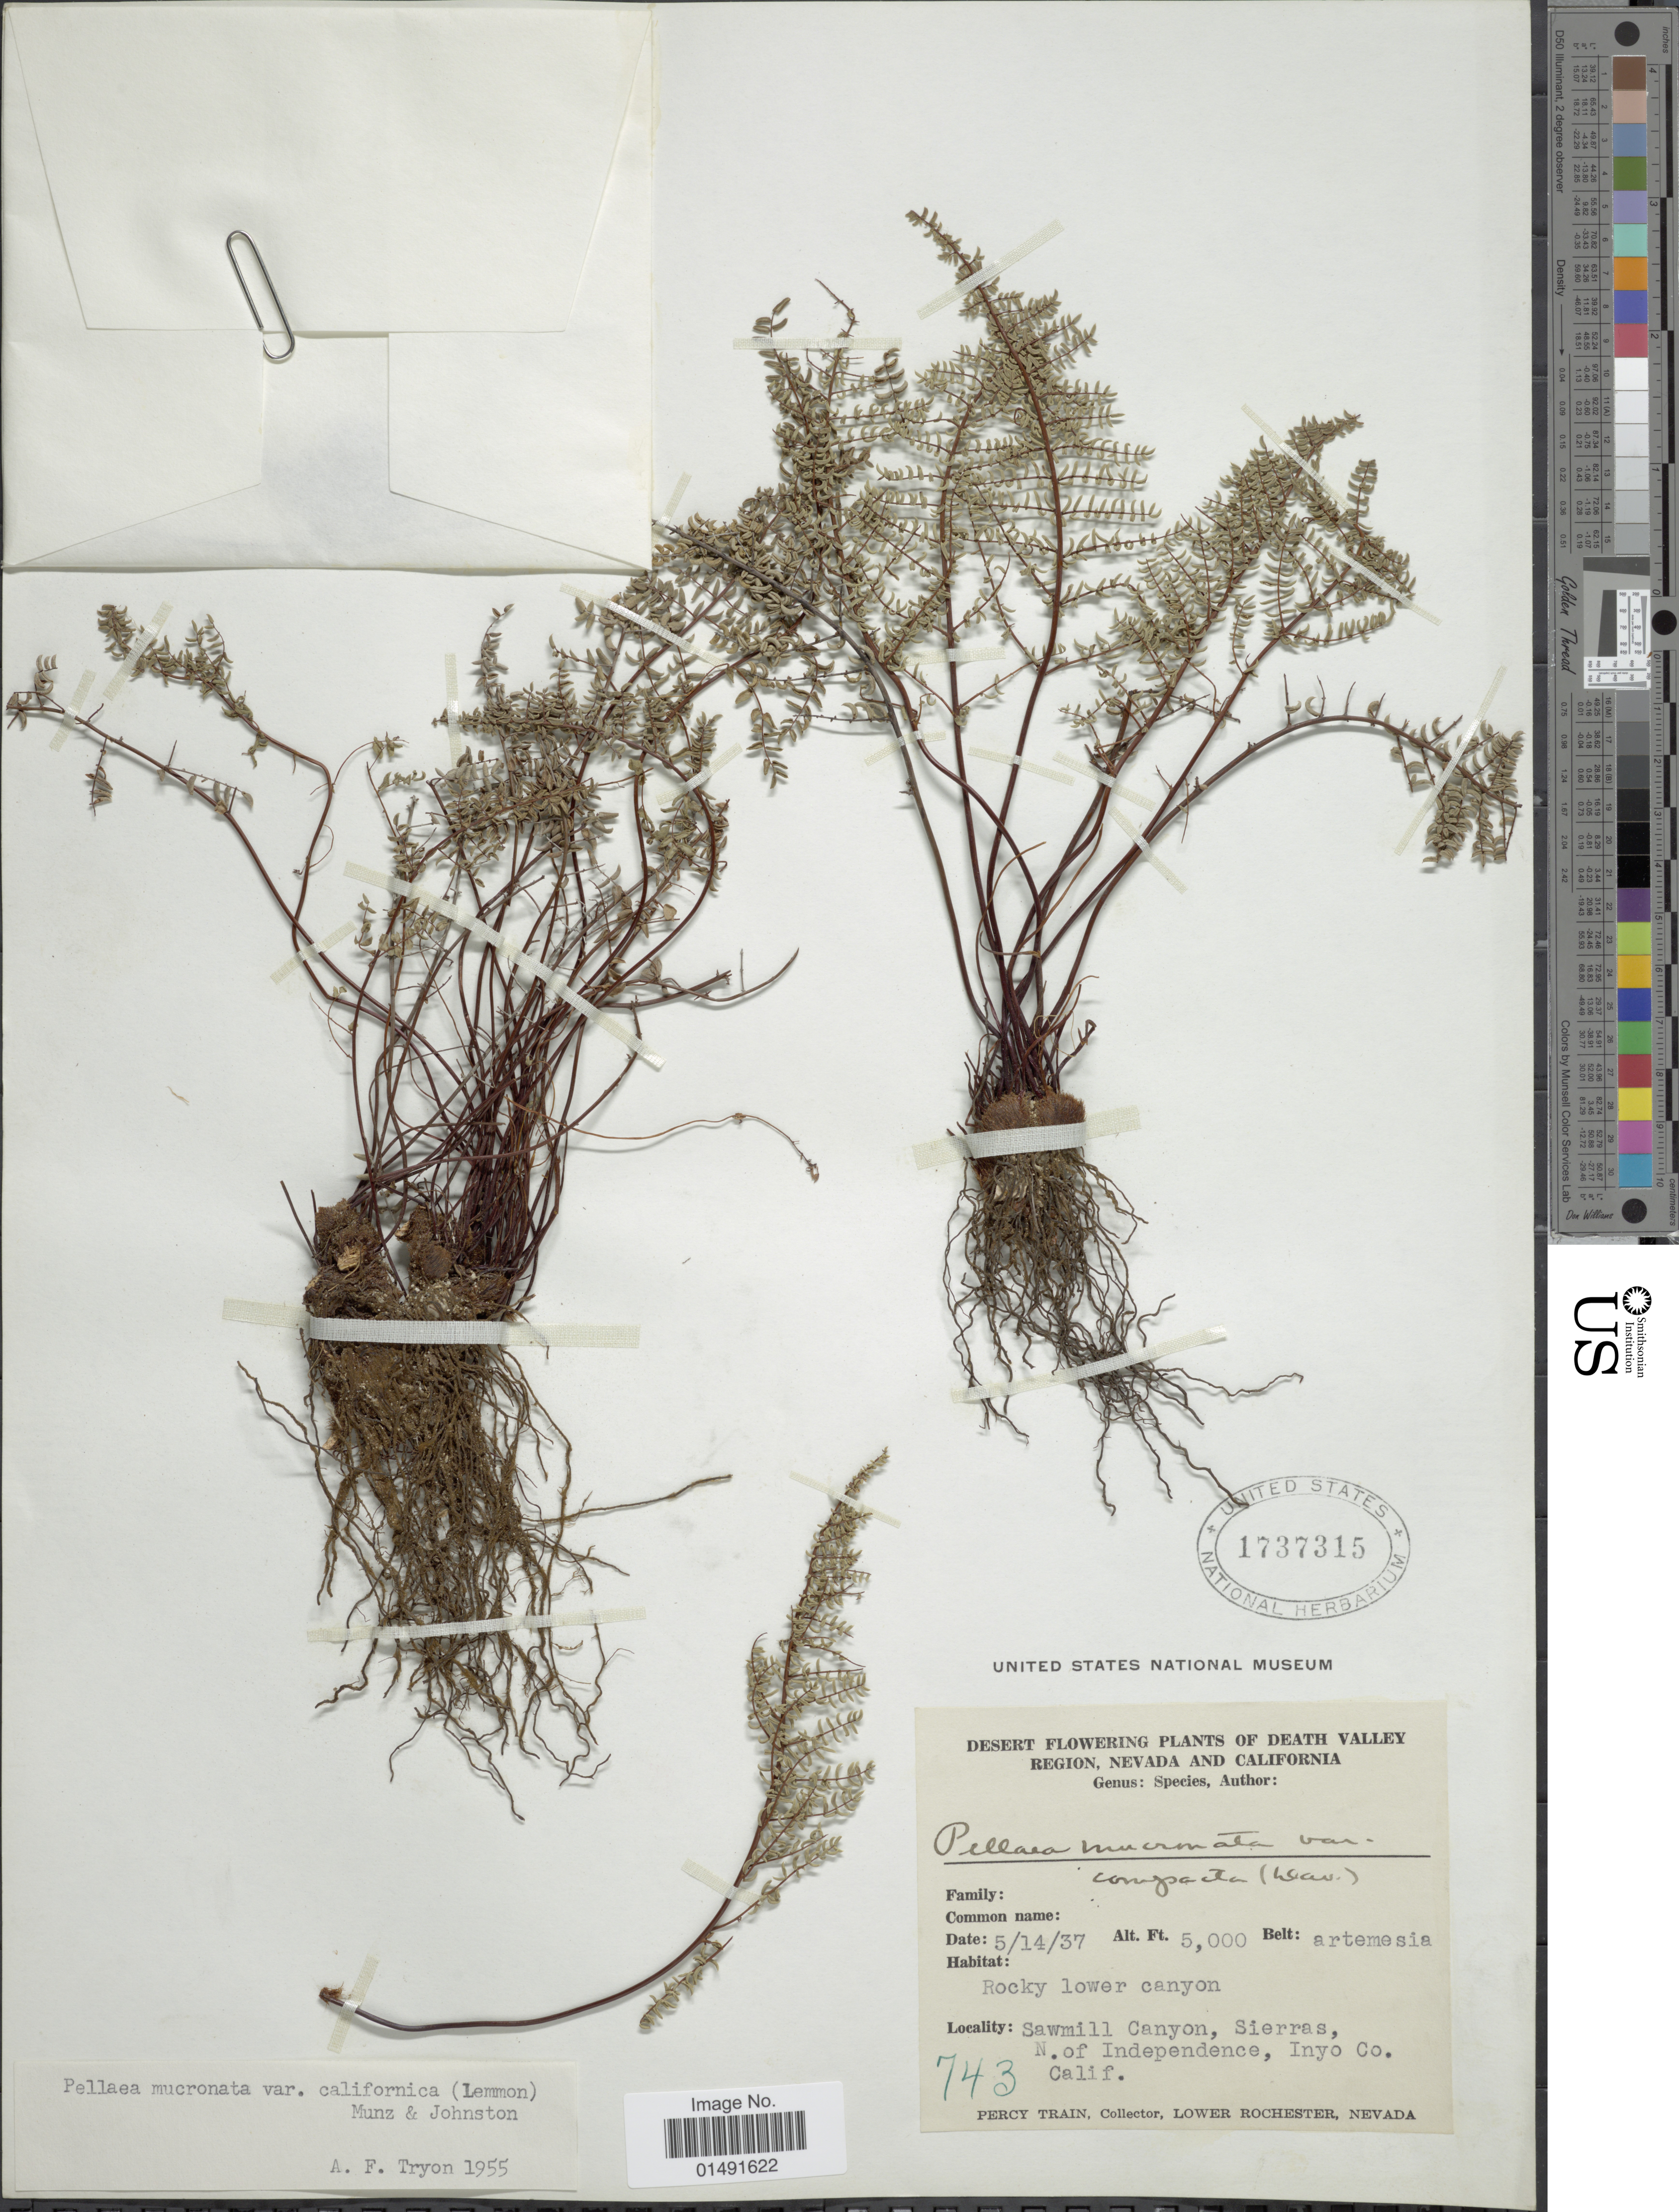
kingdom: Plantae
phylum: Tracheophyta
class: Polypodiopsida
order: Polypodiales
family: Pteridaceae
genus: Pellaea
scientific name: Pellaea mucronata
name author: (D.C. Eaton) D.C. Eaton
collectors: P. Train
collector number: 743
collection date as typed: Transcribed d/m/y: 14/5/37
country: United States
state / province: California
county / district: Inyo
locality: Sawmill Canyon, Sierras, N of Independence, Inyo Co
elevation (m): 1524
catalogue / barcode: US 1737315